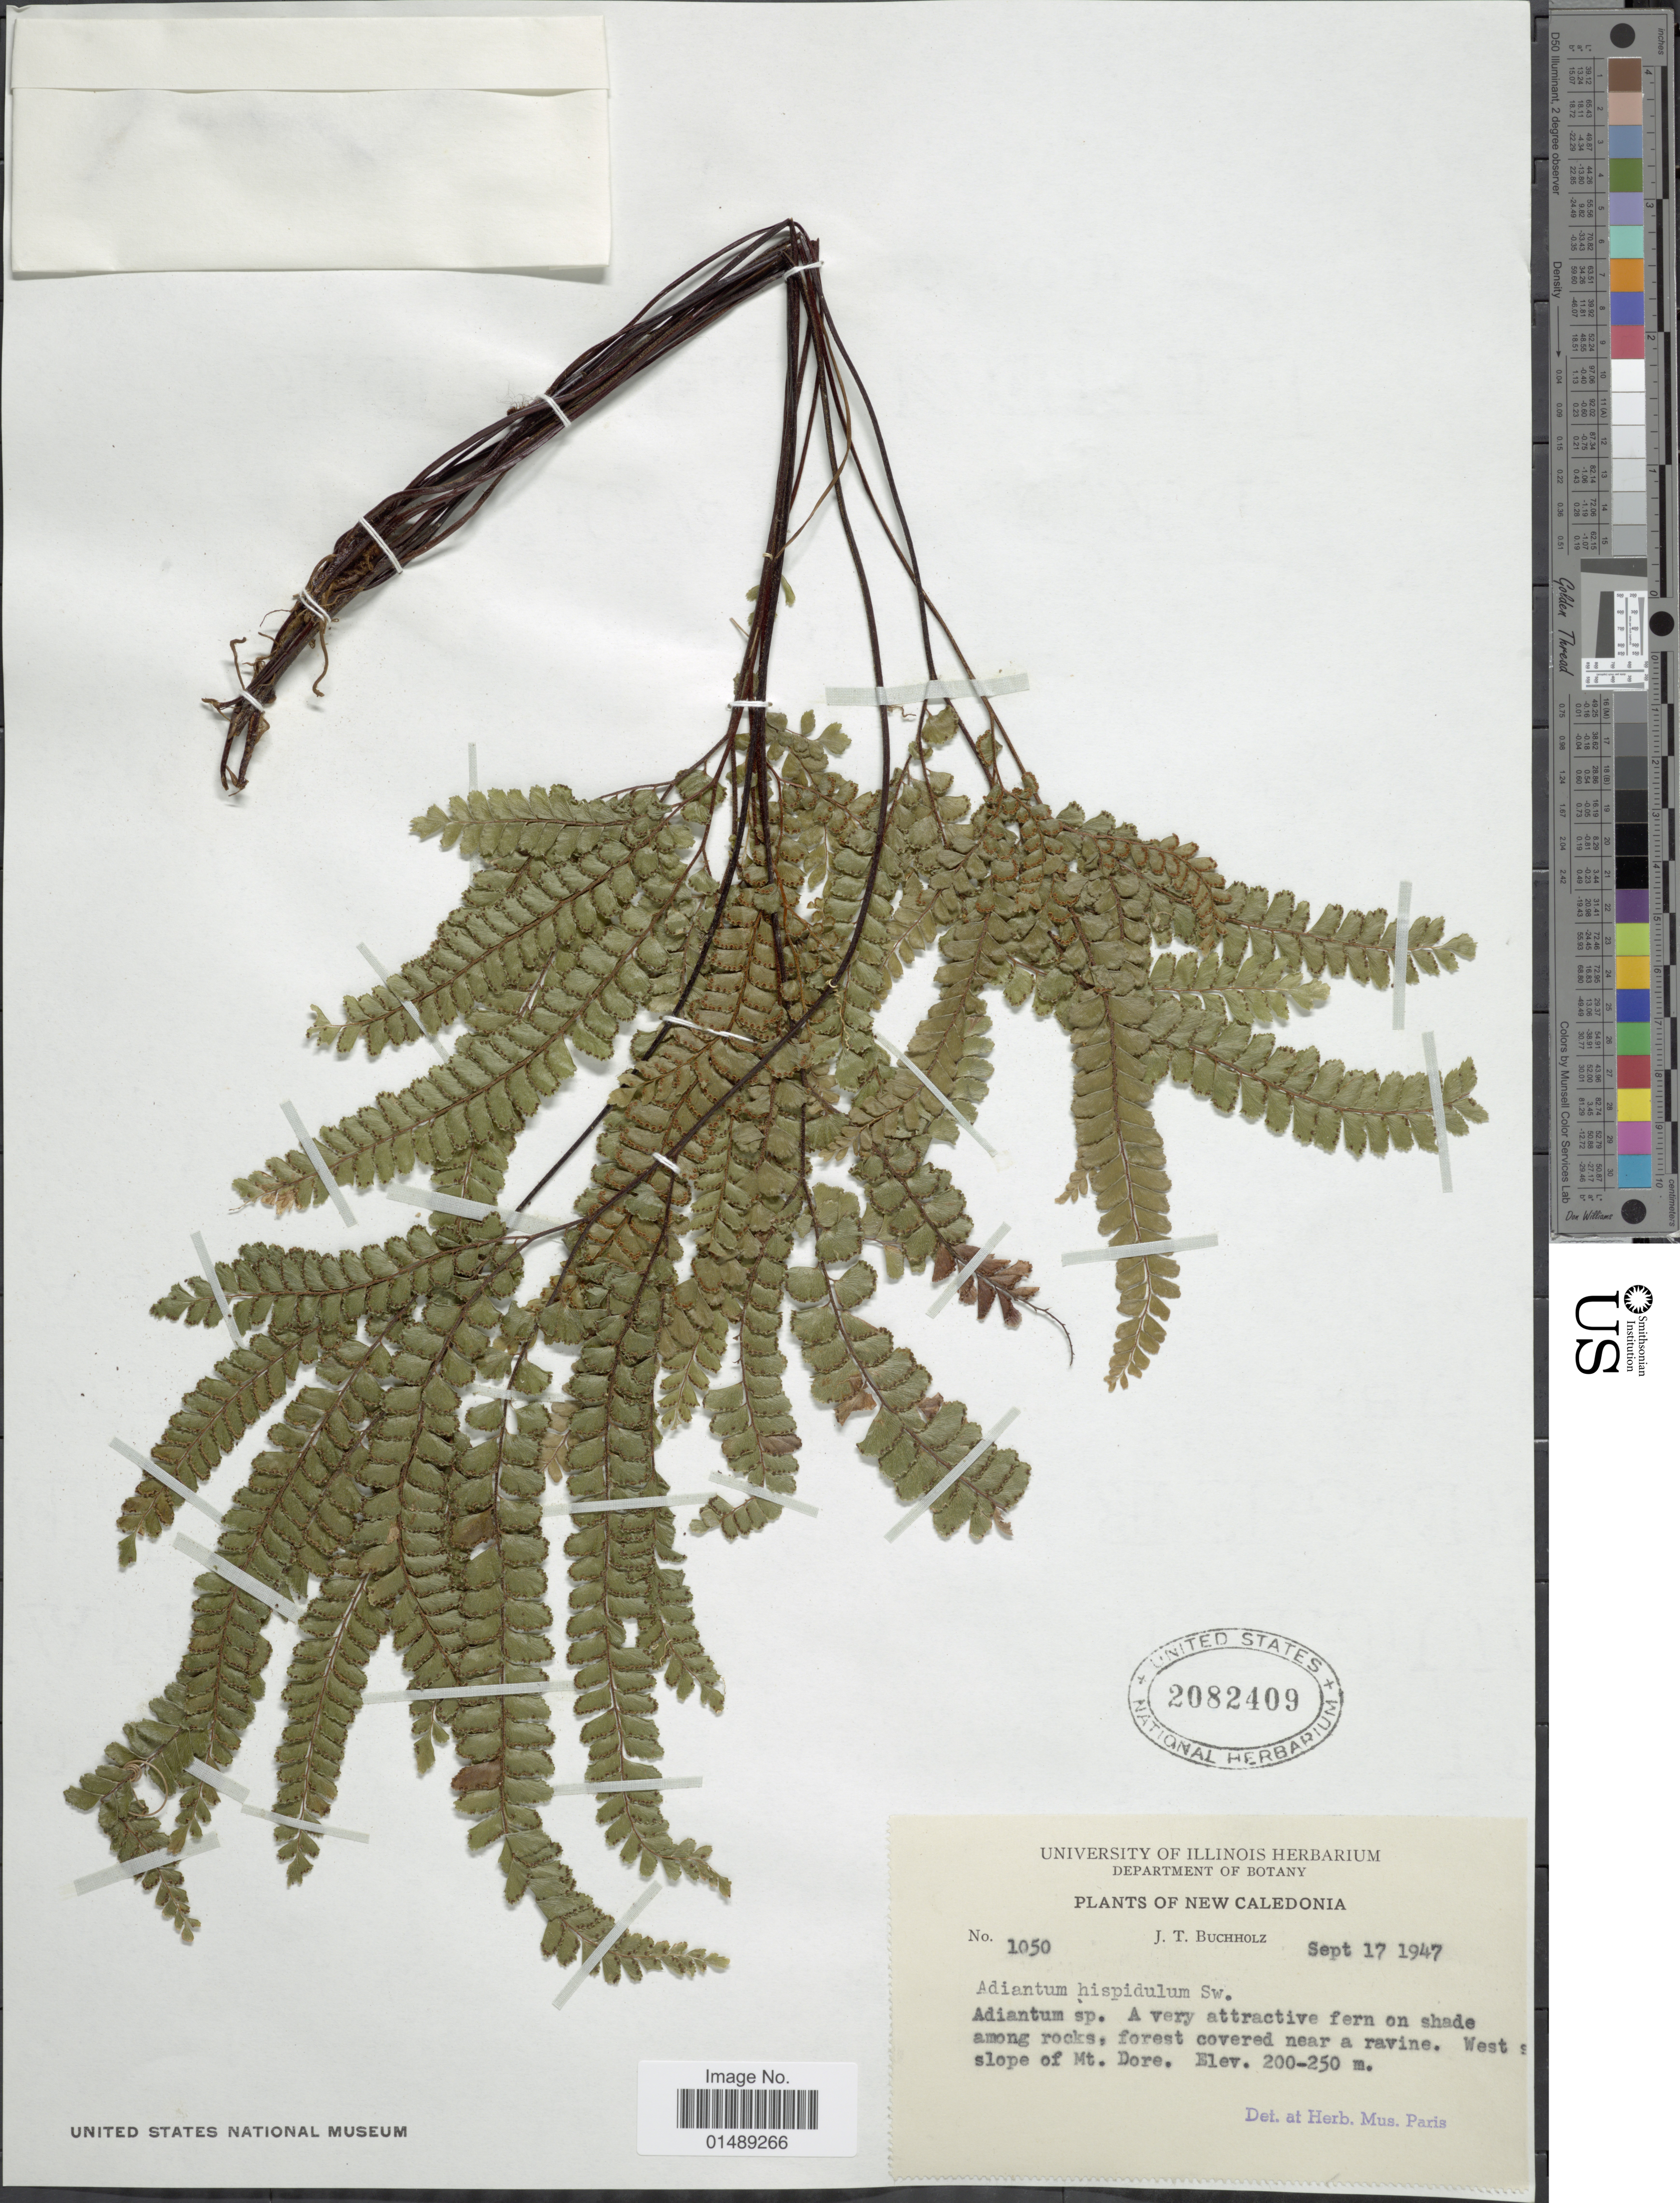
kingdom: Plantae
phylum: Tracheophyta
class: Polypodiopsida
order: Polypodiales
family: Pteridaceae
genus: Adiantum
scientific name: Adiantum hispidulum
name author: Sw.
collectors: J. T. Buchholz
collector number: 1050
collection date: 1947-09-17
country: New Caledonia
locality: Plants of New Caledonia, West slope of Mt. Dore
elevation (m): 200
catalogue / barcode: US 2082409